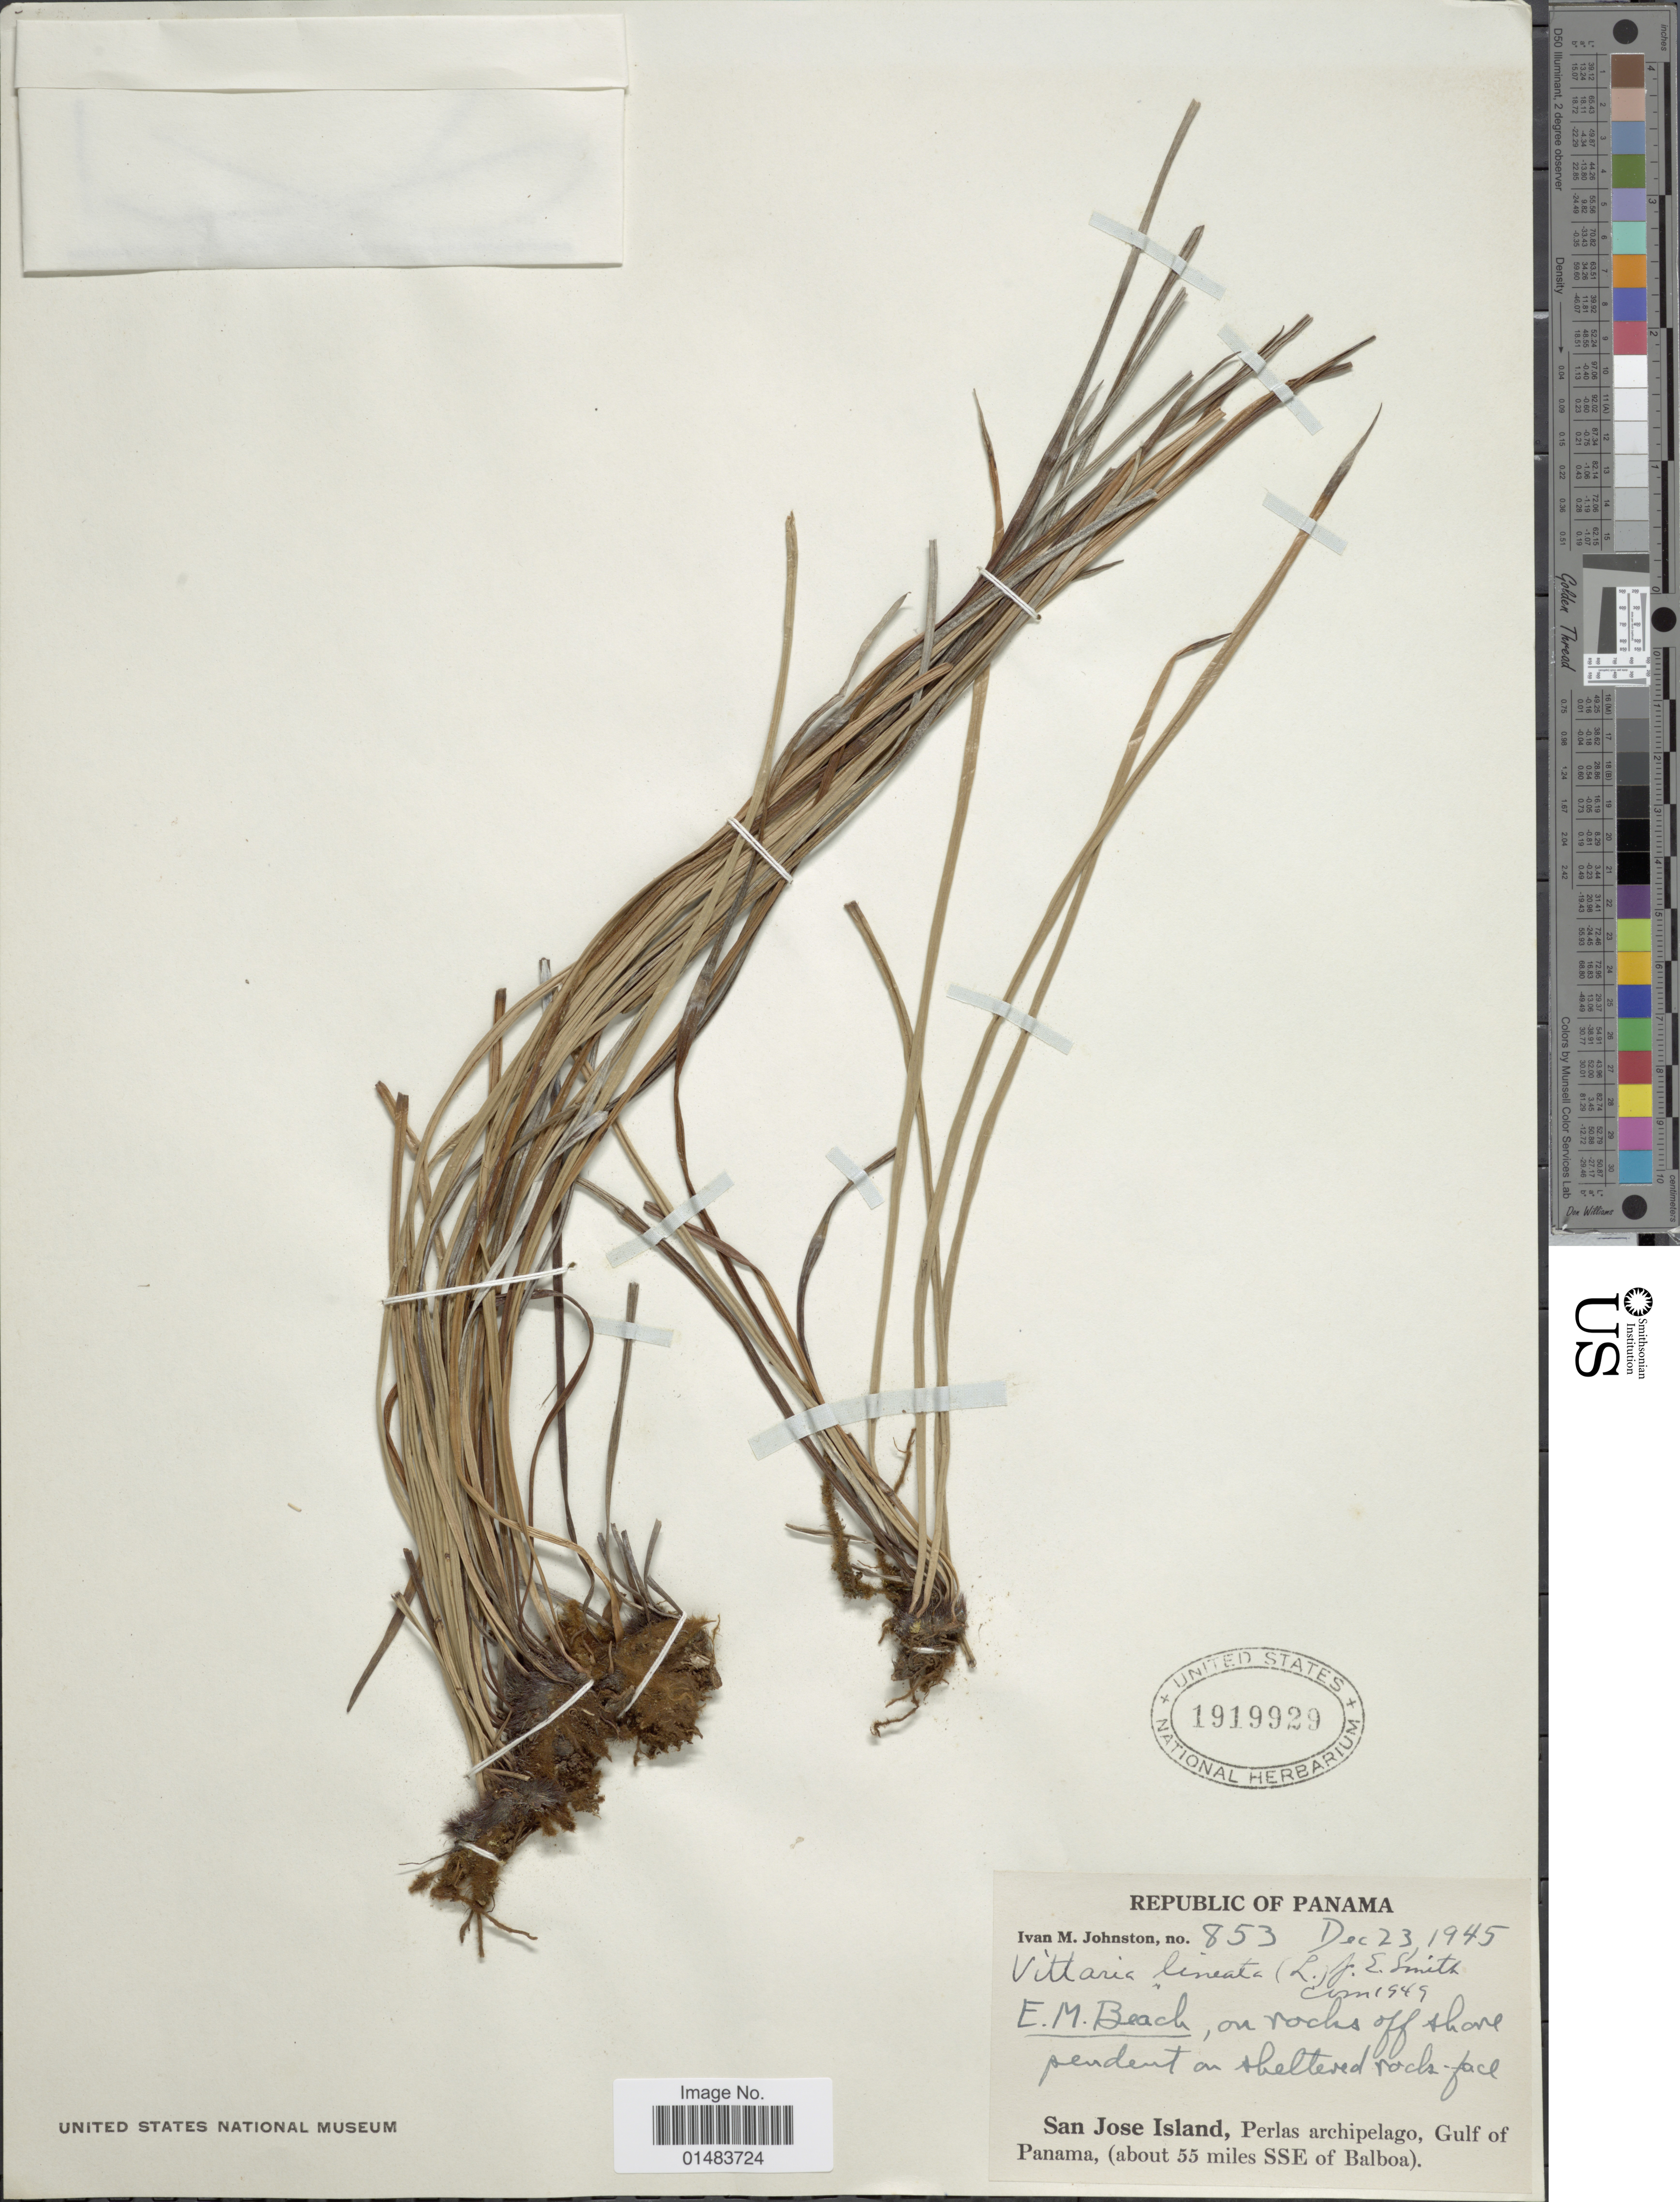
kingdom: Plantae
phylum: Tracheophyta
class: Polypodiopsida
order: Polypodiales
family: Pteridaceae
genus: Vittaria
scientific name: Vittaria lineata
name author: (L.) Sm.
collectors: I.M. Johnston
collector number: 853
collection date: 1945-12-23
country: Panama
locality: San Jose Island, Perlas Archipelago, Gulf of Panama (about 55 miles SSE of Balboa)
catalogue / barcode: US 1919929